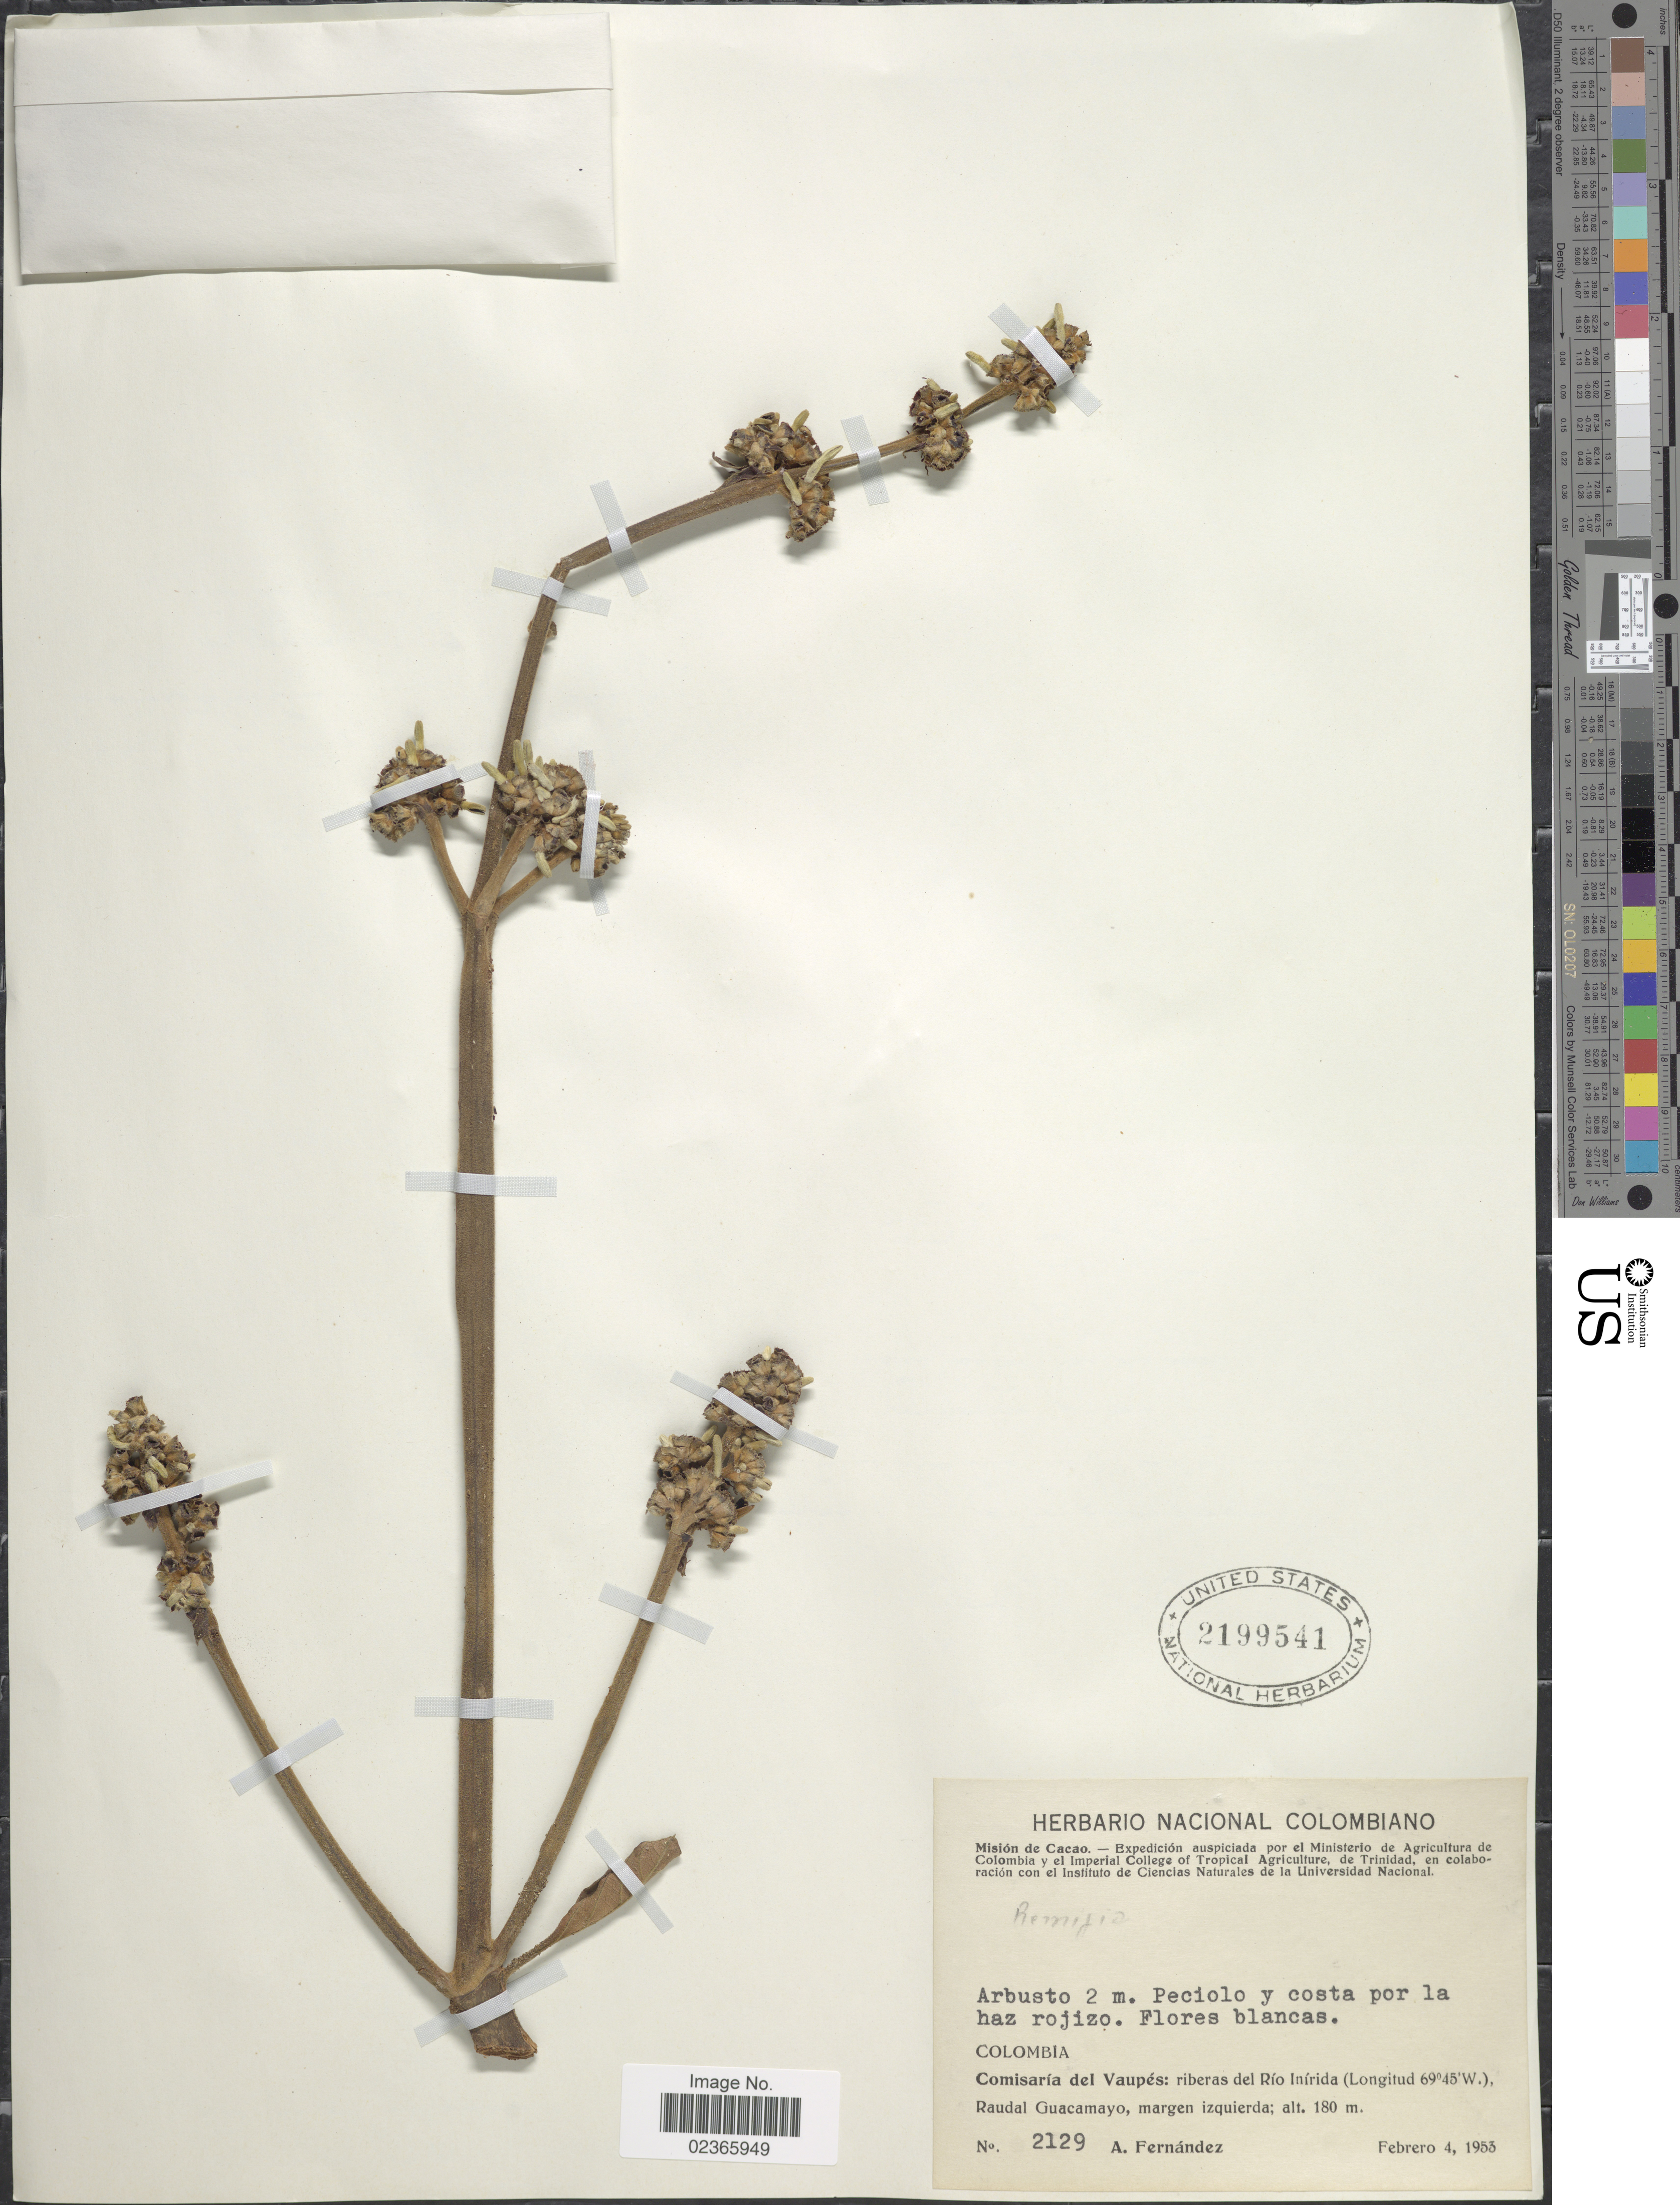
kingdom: Plantae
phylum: Tracheophyta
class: Magnoliopsida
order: Gentianales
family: Rubiaceae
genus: Remijia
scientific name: Remijia sp.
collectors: A. Fernández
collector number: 2129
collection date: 1953-02-04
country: Colombia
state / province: Vaupés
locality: Colombia, Comisario del Vaupes: riberas del Rio Inirida ( Raudal Guacamayo), margen izquierda.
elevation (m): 180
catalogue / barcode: US 2199541